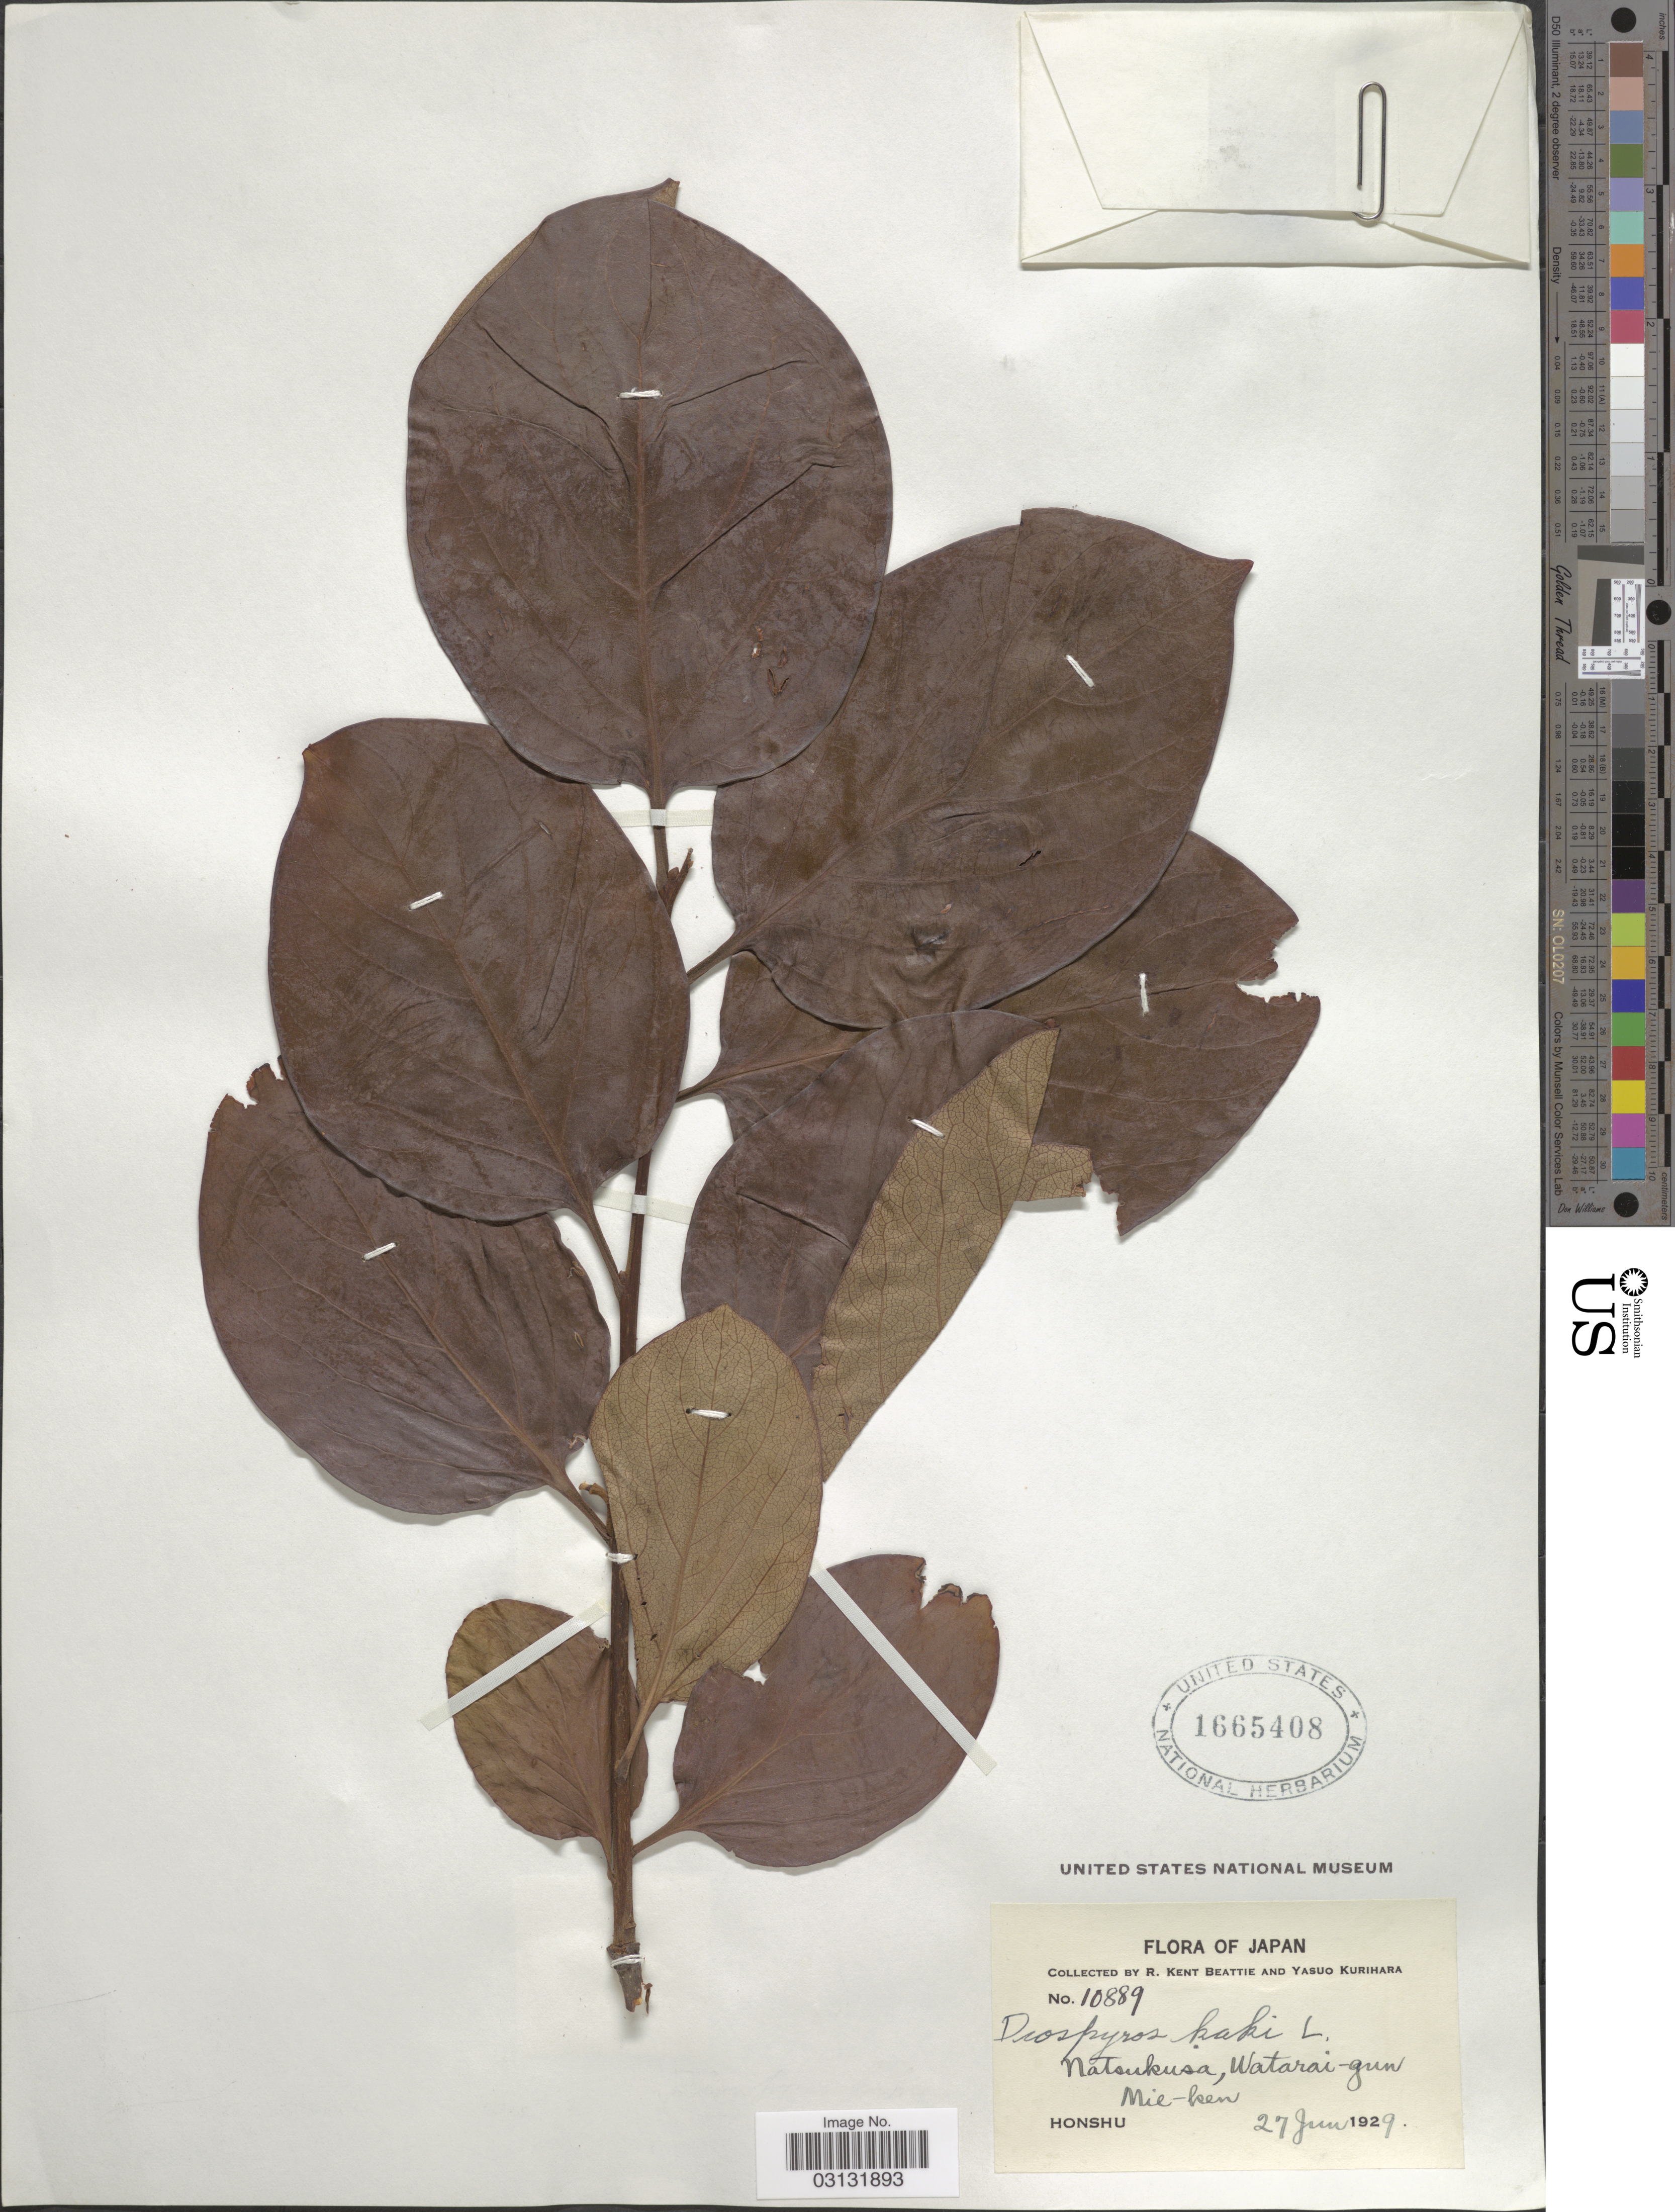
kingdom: Plantae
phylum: Tracheophyta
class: Magnoliopsida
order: Ericales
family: Ebenaceae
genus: Diospyros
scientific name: Diospyros kaki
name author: Thunb.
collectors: R. K. Beattie & Y. Kurihara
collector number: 10889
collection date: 1929-06-27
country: Japan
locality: Natsukusa, Watarai-gun. Mie-ken. Honshu.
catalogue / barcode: US 1665408